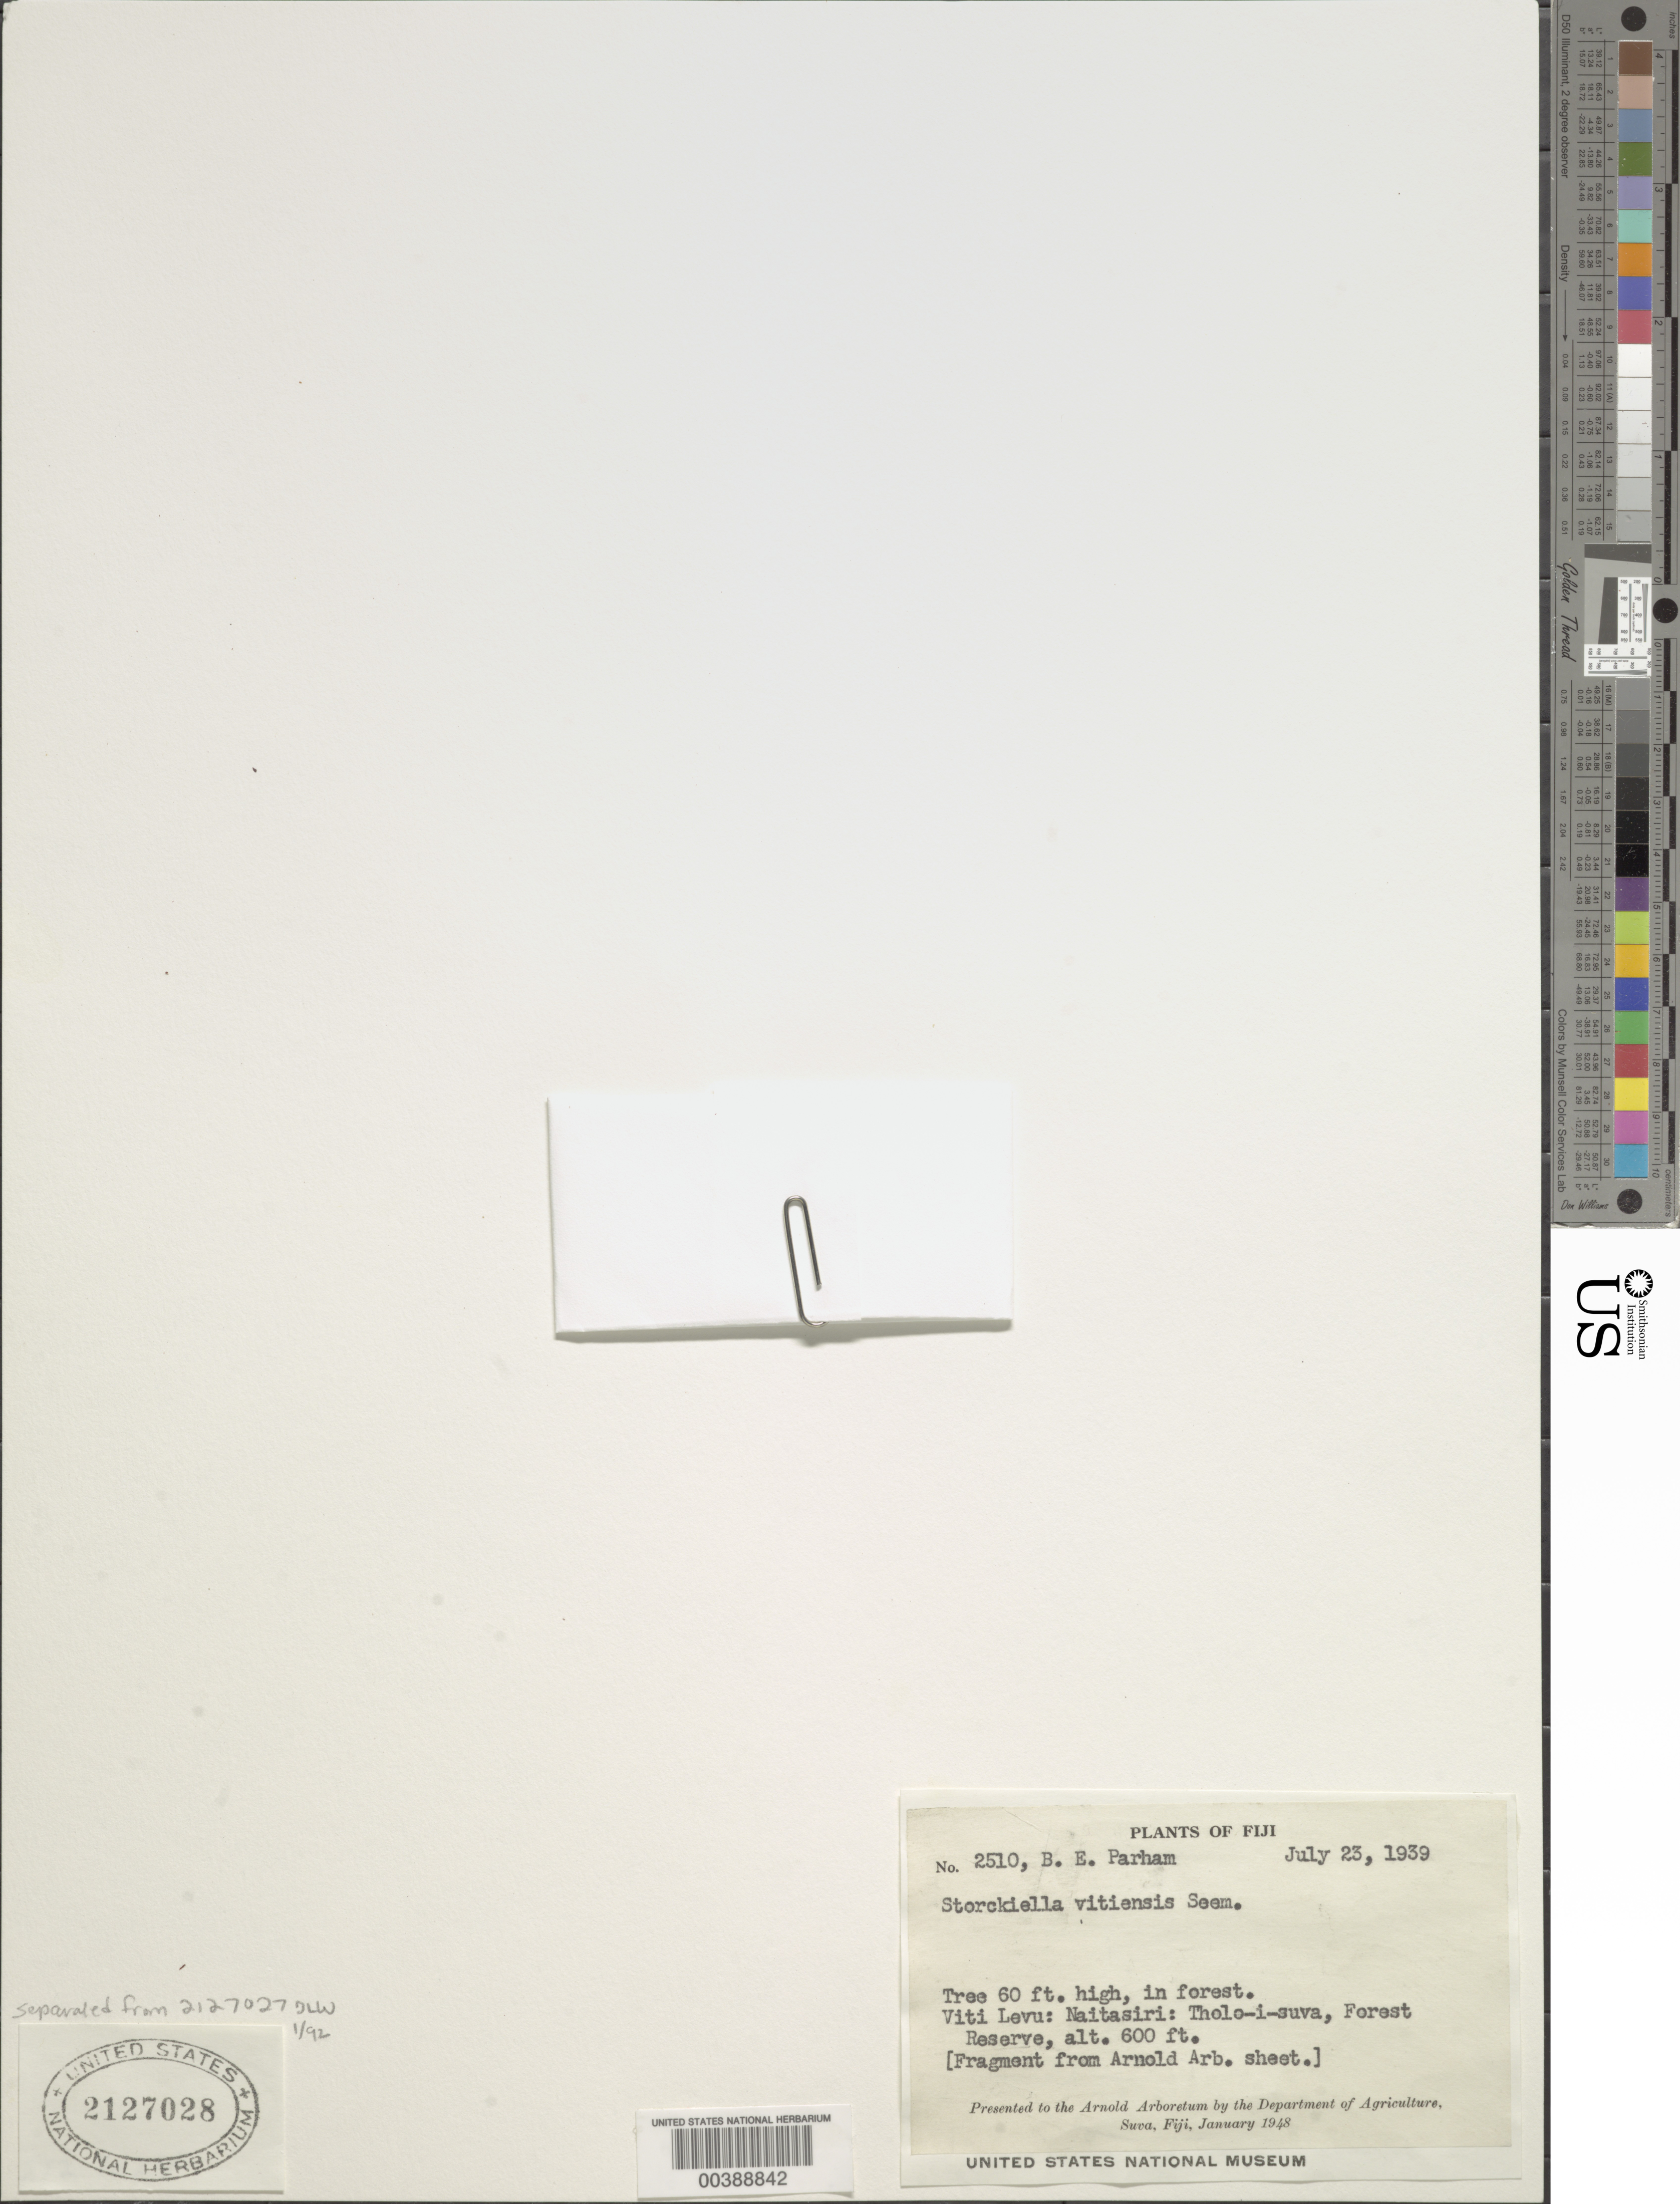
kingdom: Plantae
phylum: Tracheophyta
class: Magnoliopsida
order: Fabales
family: Fabaceae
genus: Storckiella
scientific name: Storckiella vitiensis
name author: Seem.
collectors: B. E. Parham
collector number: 2510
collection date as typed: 23 Jul 1939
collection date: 1939-07-23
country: Fiji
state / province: Central Division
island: Viti Levu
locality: Naitasiri Prov.; tholo-i-suva, forest reserve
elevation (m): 183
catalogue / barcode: US 2127028